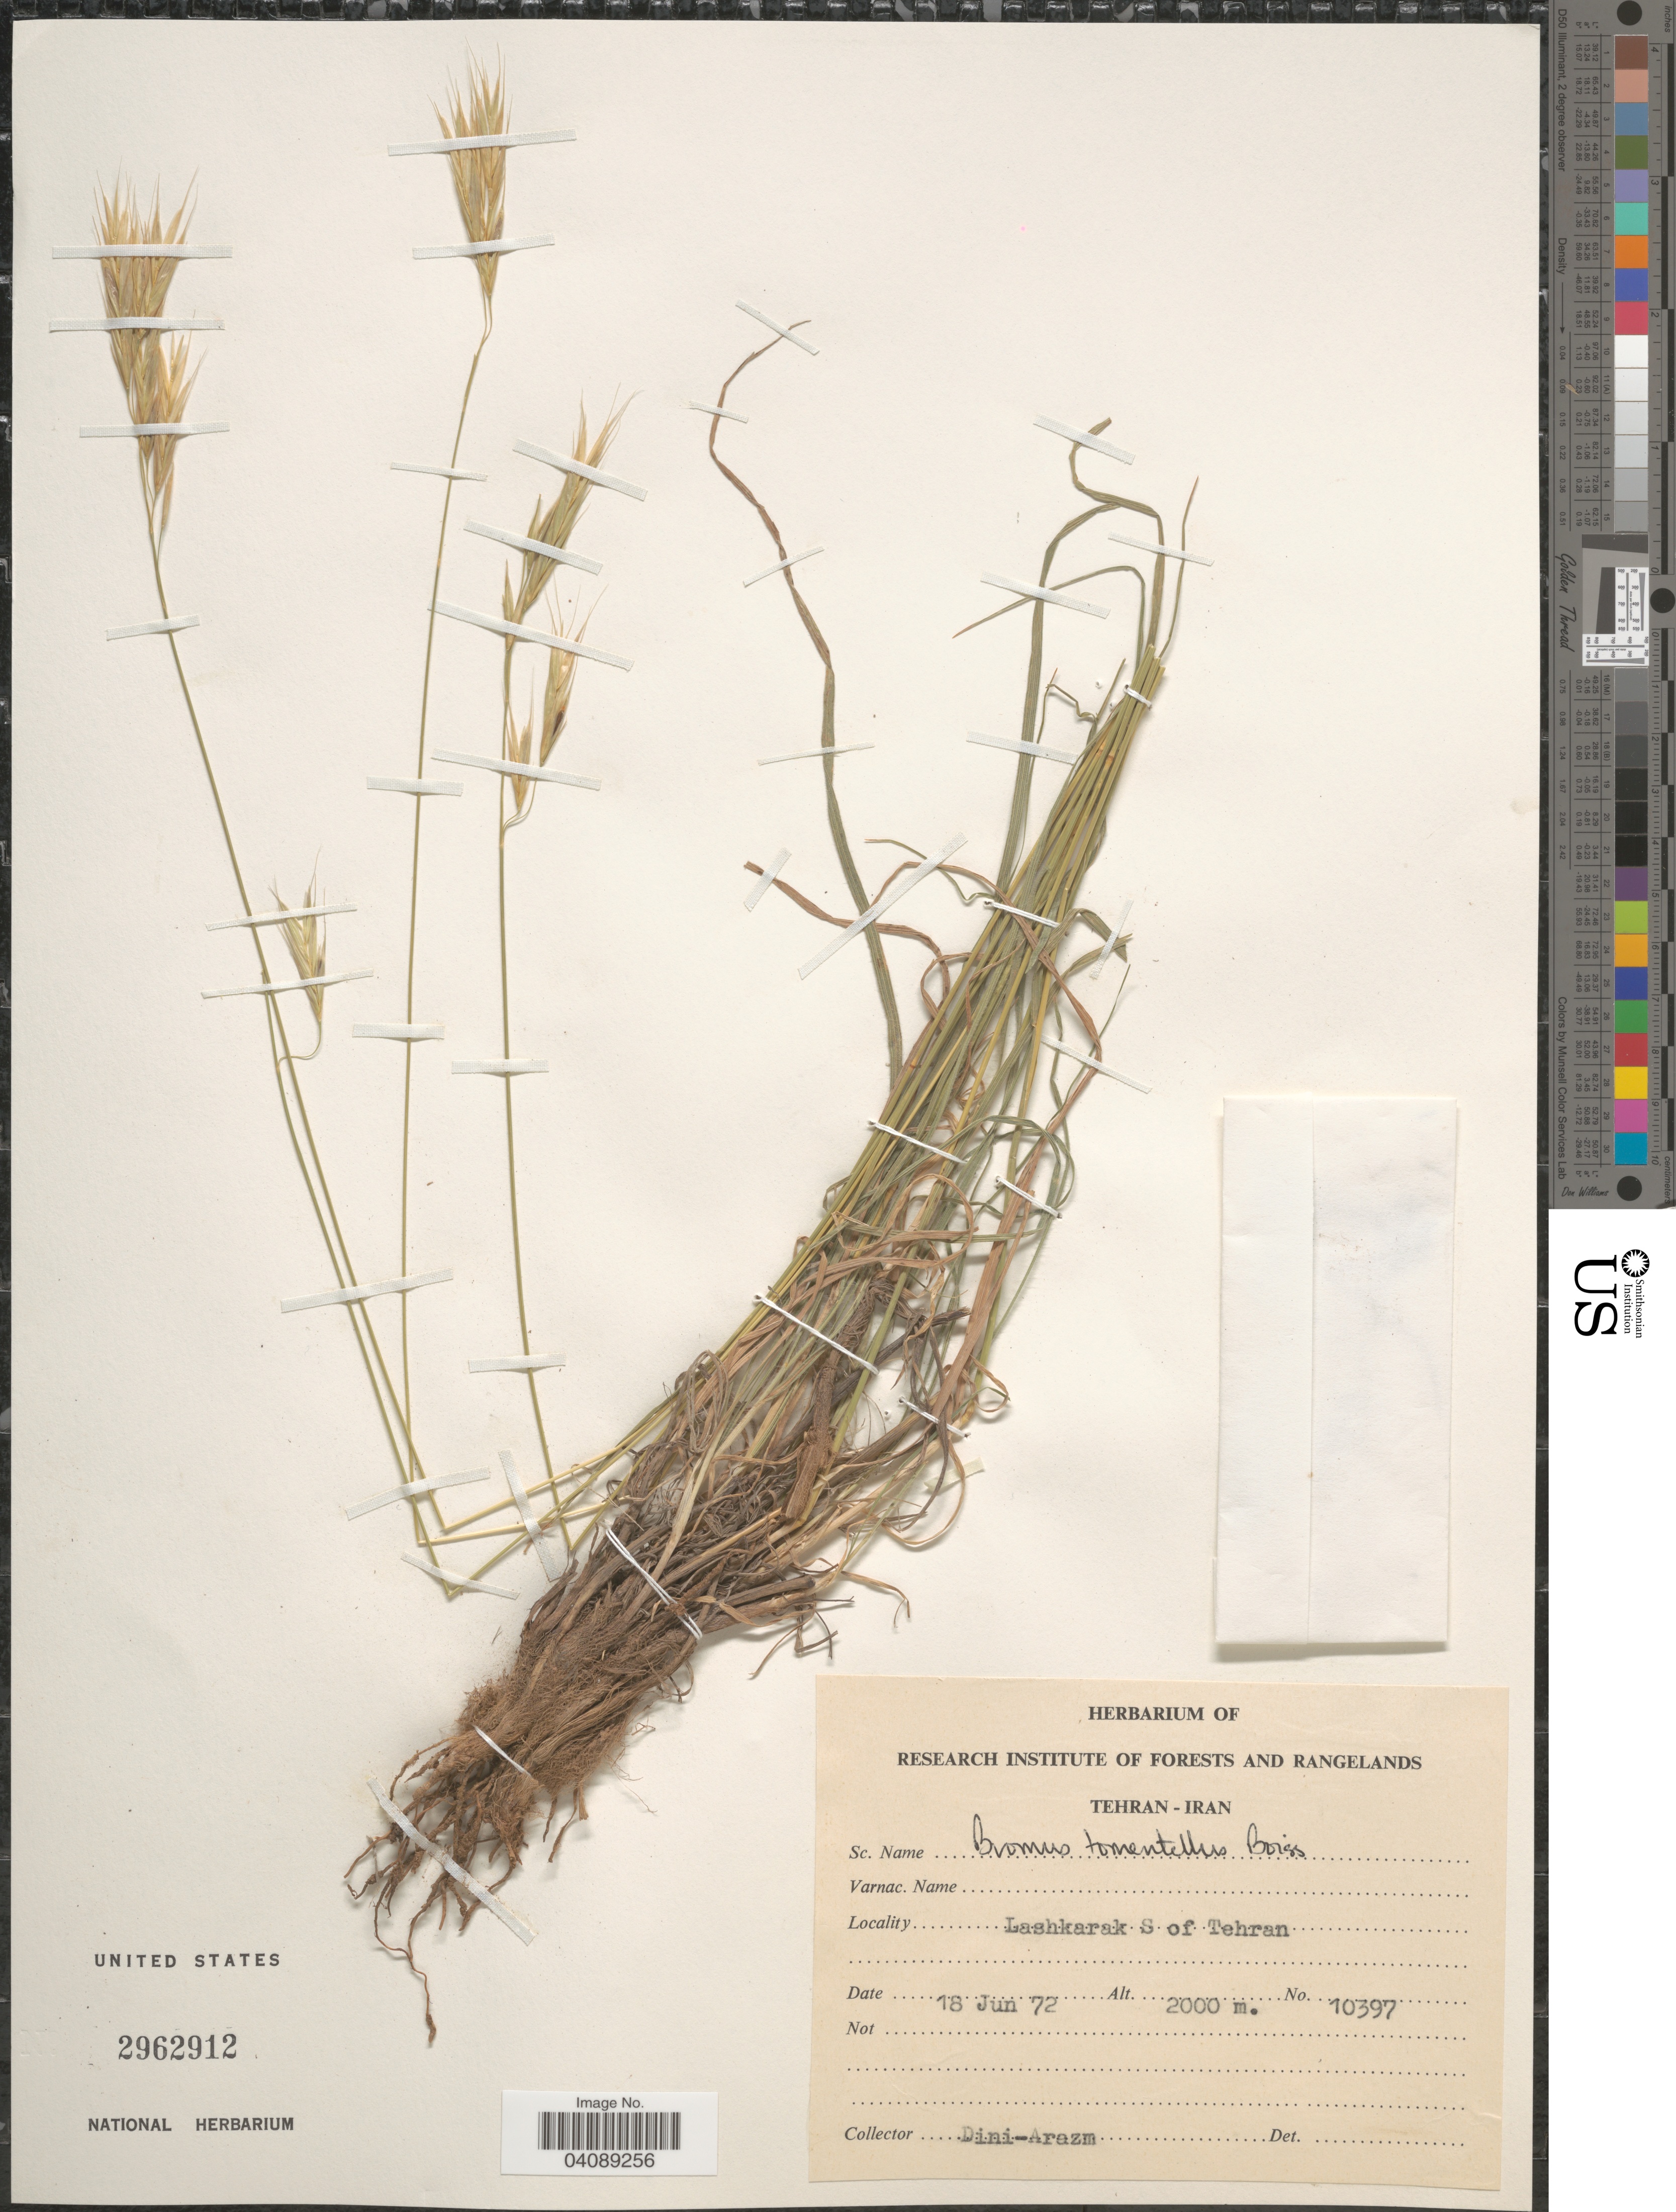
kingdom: Plantae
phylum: Tracheophyta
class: Liliopsida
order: Poales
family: Poaceae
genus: Bromus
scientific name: Bromus tomentellus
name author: Boiss.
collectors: Dini-Arazm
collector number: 10397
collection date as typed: Transcribed d/m/y: 18/6/72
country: Iran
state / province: Tehran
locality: Lashkarak S of Tehran.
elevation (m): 2000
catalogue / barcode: US 2962912